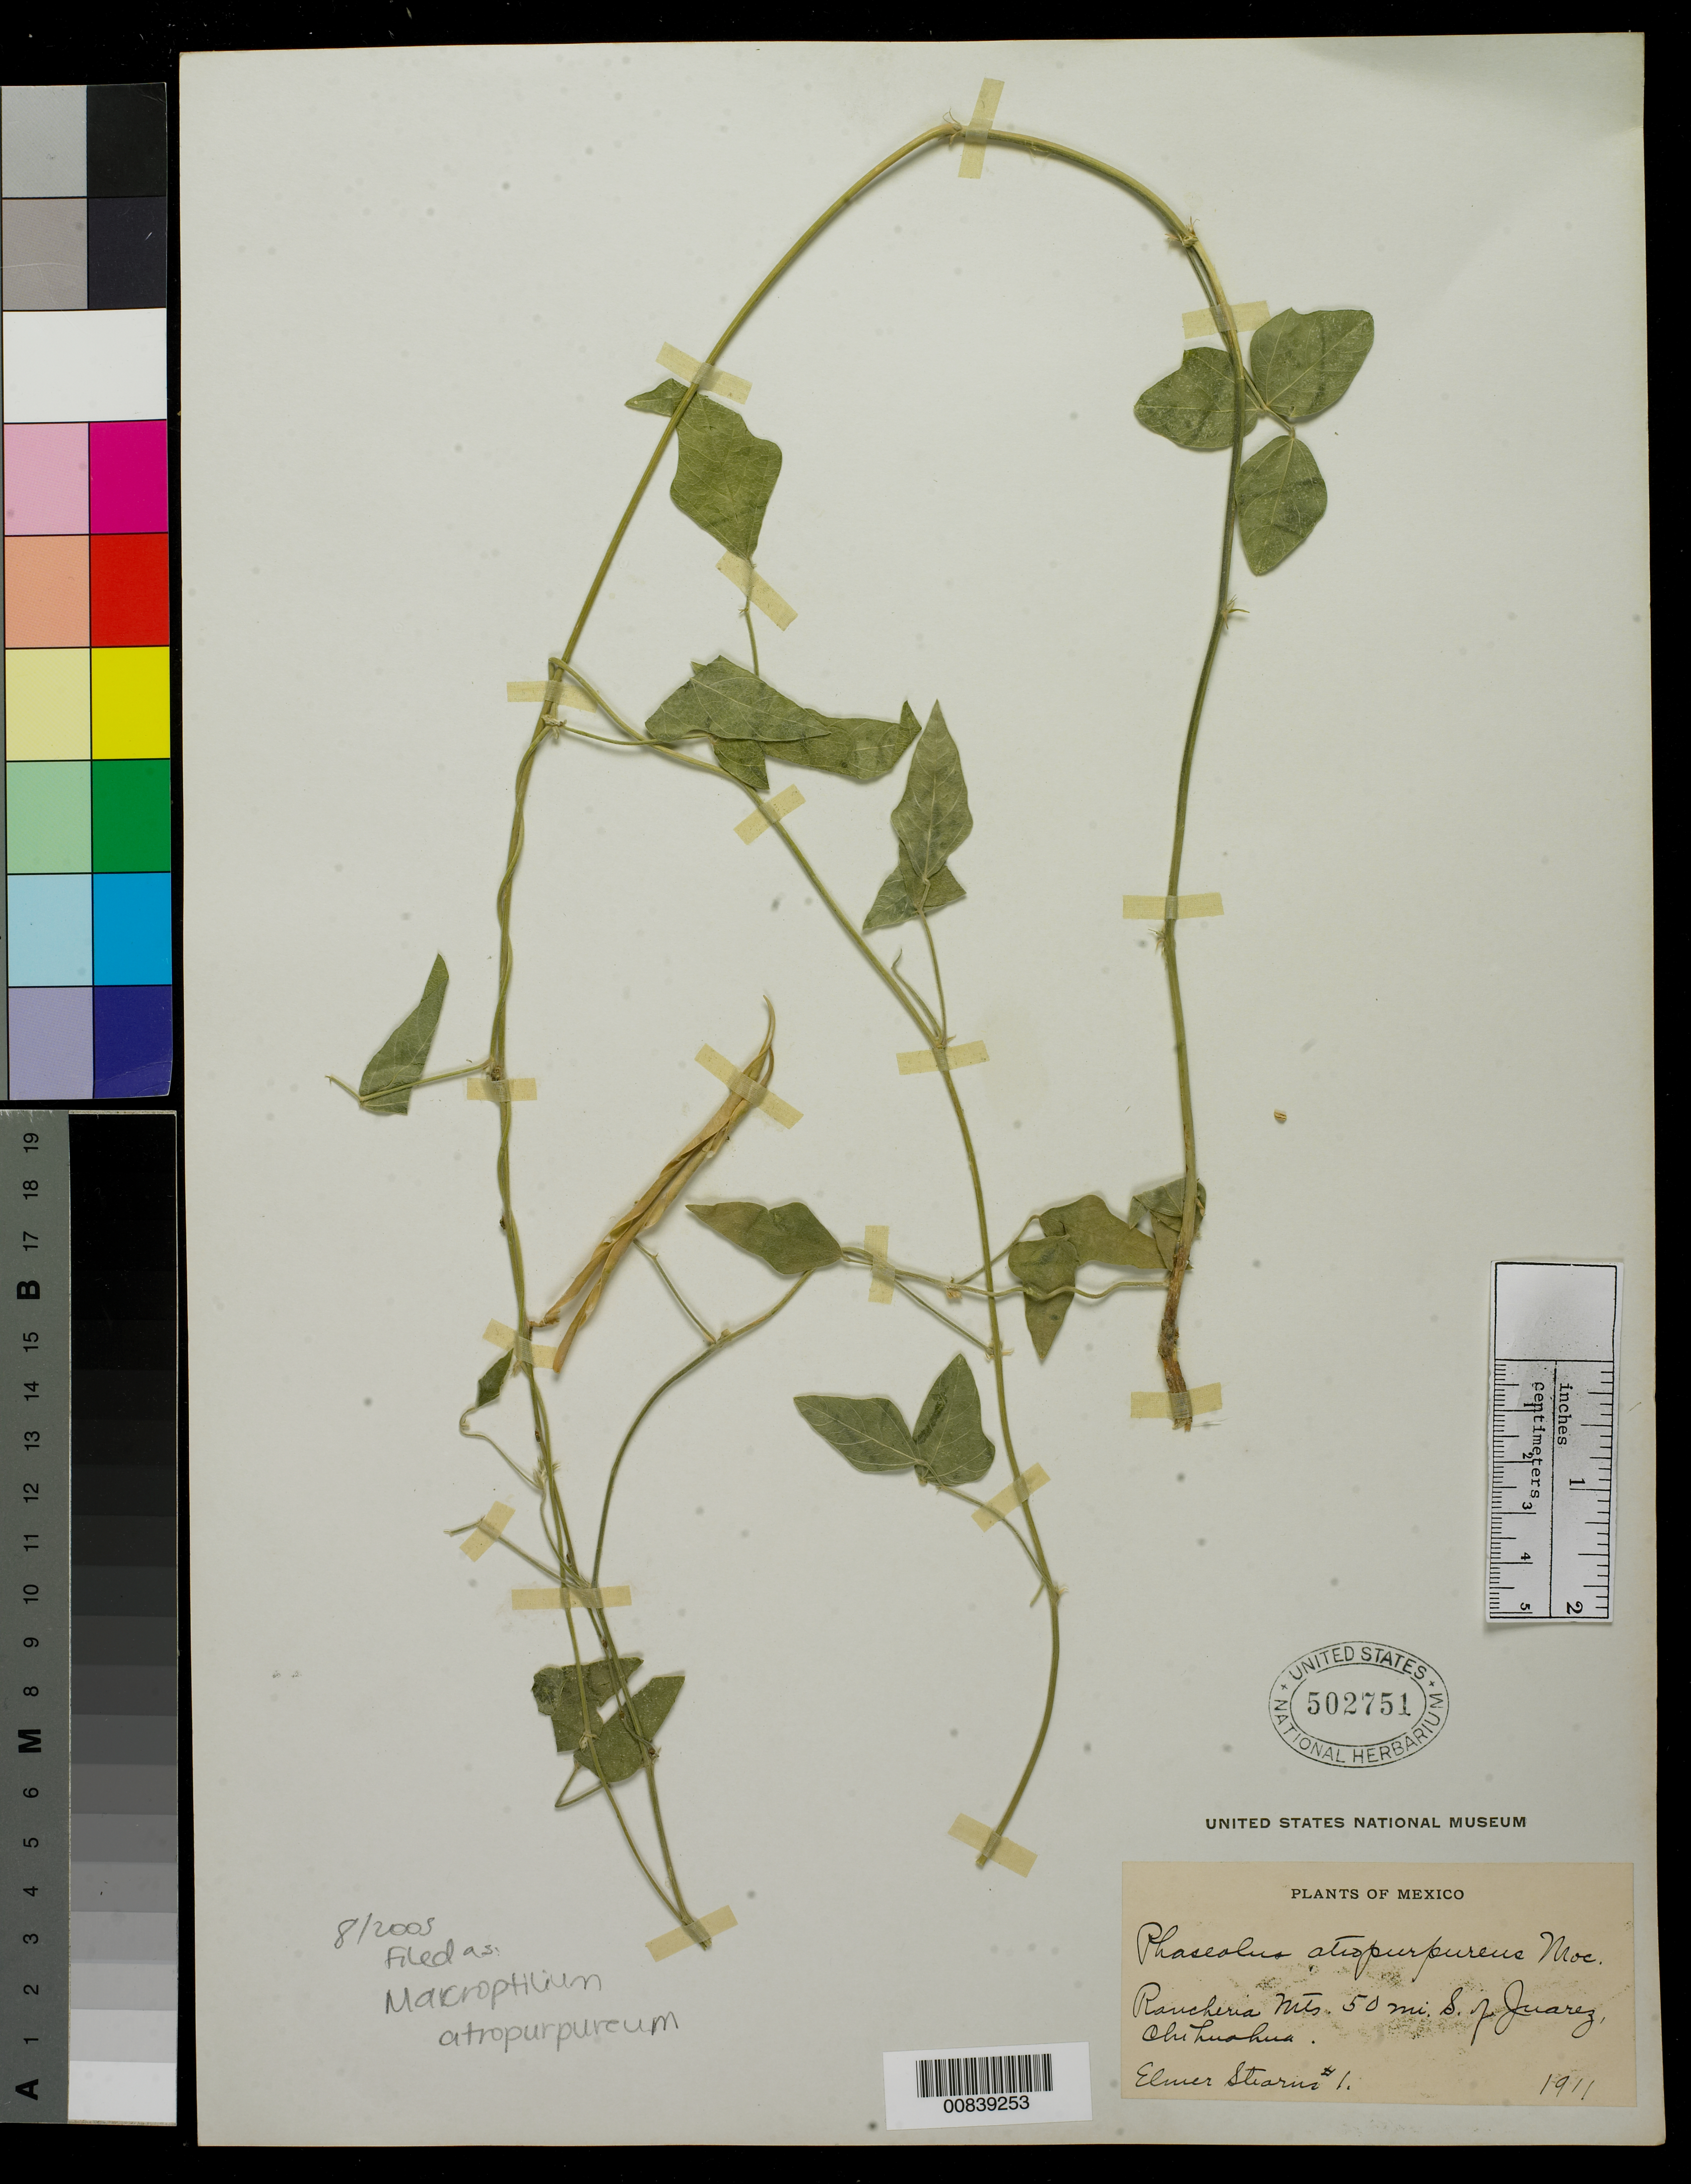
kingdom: Plantae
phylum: Tracheophyta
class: Magnoliopsida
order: Fabales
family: Fabaceae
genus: Macroptilium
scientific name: Macroptilium atropurpureum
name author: (DC.) Urb.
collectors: E. Stearns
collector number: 1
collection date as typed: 1911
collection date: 1911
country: Mexico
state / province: Chihuahua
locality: Rancheria Mts., 50 miles S of Juárez, Chihuahua.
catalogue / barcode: US 502751